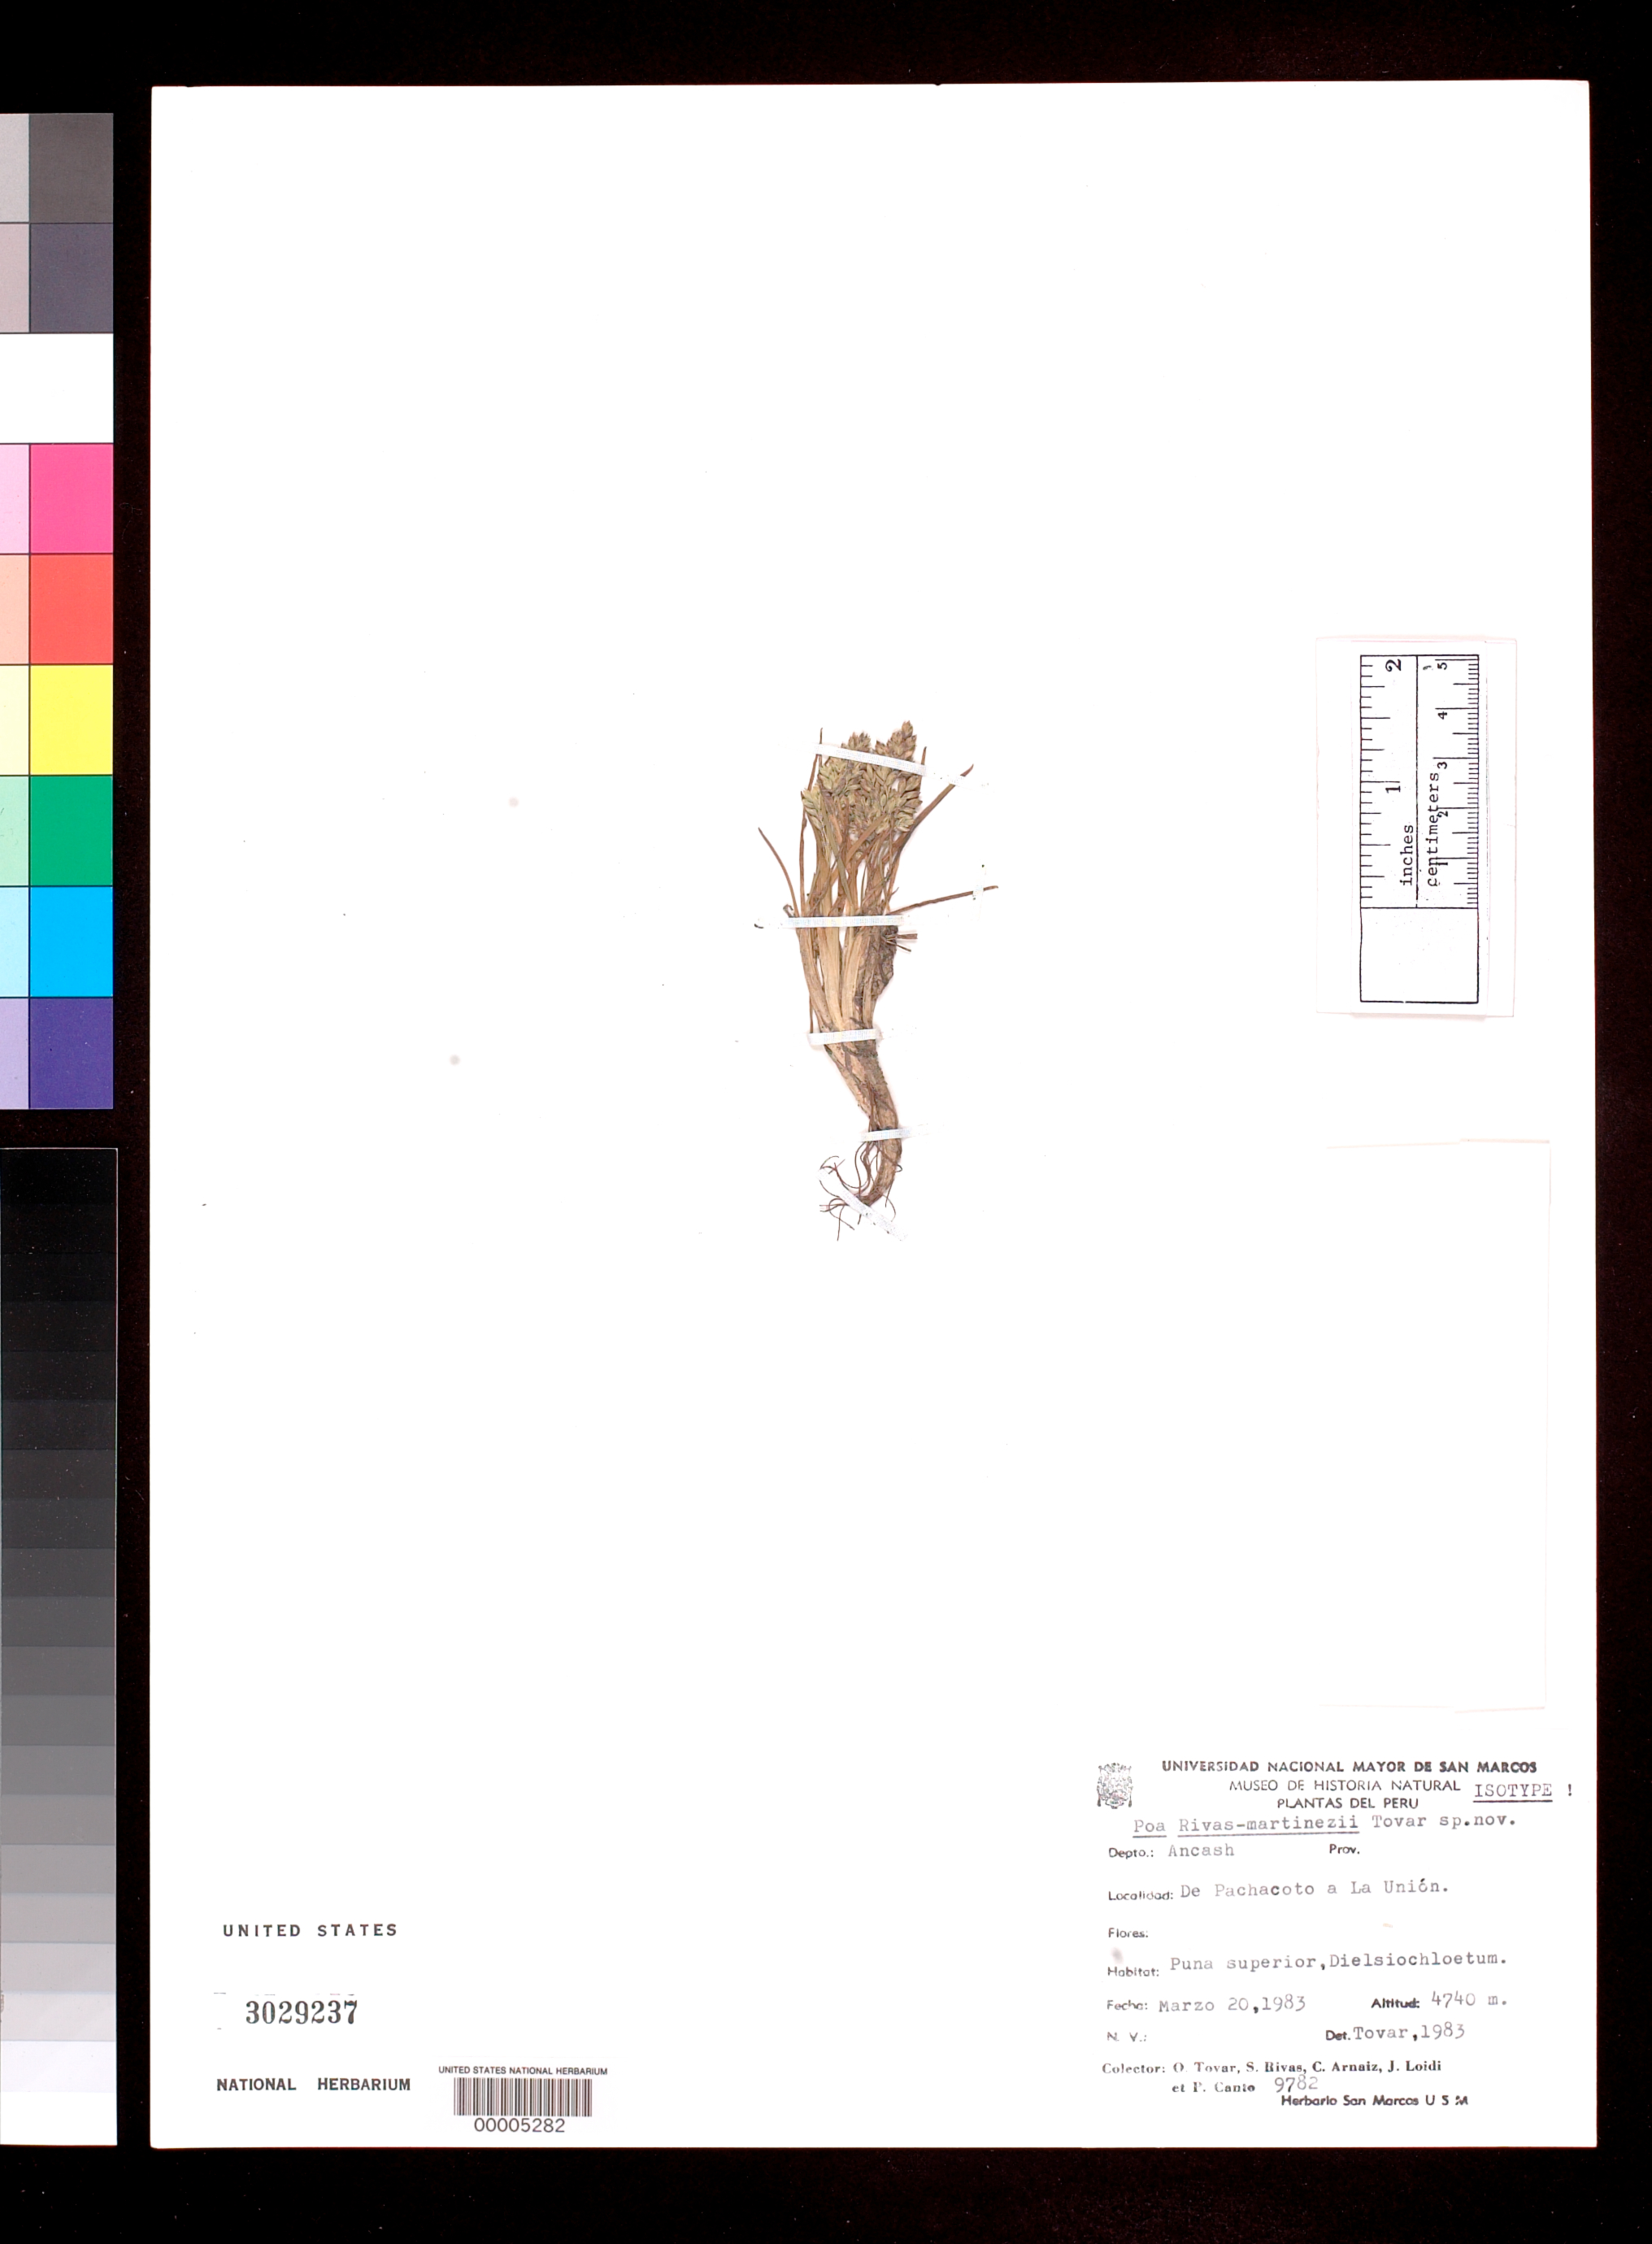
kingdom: Plantae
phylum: Tracheophyta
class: Liliopsida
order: Poales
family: Poaceae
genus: Poa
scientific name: Poa rivas-martinezii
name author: Tovar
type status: Isotype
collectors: Ó. Tovar, S. Rivas, C. Arnaiz, J. Loidi & P. Cantó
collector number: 9782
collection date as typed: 20 Mar 1983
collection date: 1983-03-20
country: Peru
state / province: Ancash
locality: de Pachacoto a La Union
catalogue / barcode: US 3029237